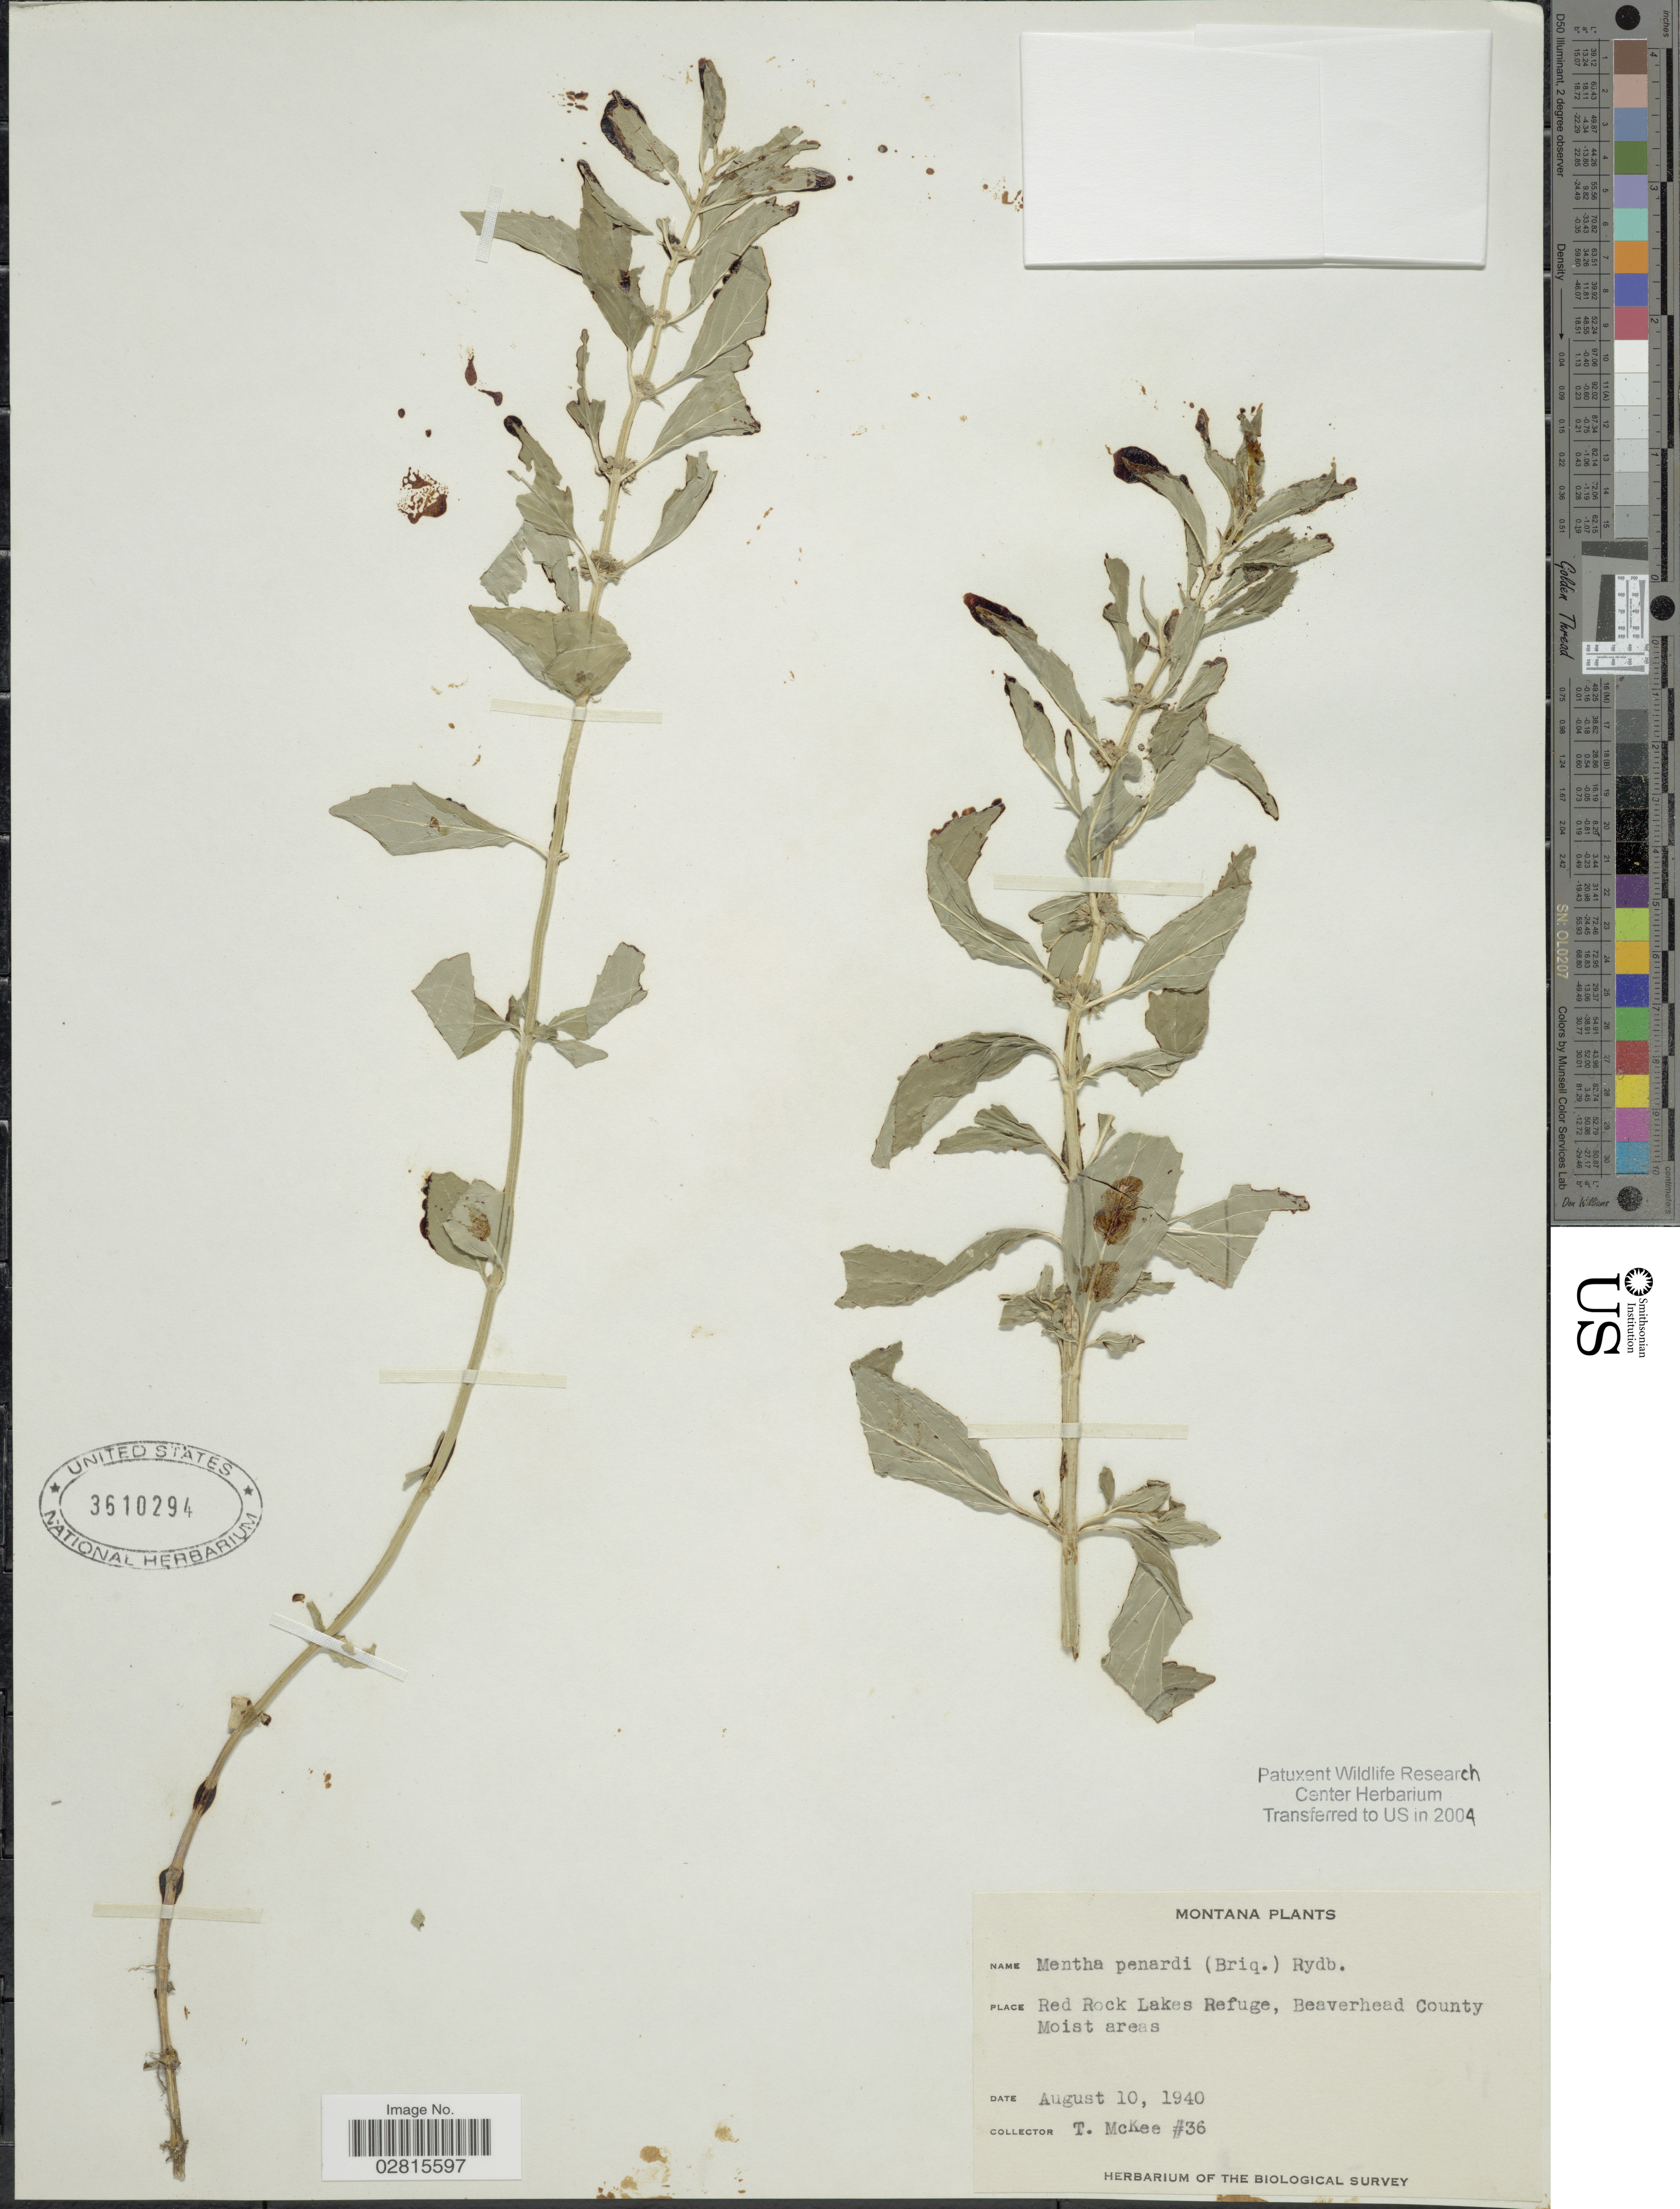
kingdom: Plantae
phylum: Tracheophyta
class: Magnoliopsida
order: Lamiales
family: Lamiaceae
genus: Mentha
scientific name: Mentha penardii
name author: (Briq.) Rydb.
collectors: T. McKee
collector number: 36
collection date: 1940-08-10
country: United States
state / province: Montana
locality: Red Rock Lakes Refuge, Beaverhead County.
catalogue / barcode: US 3610294